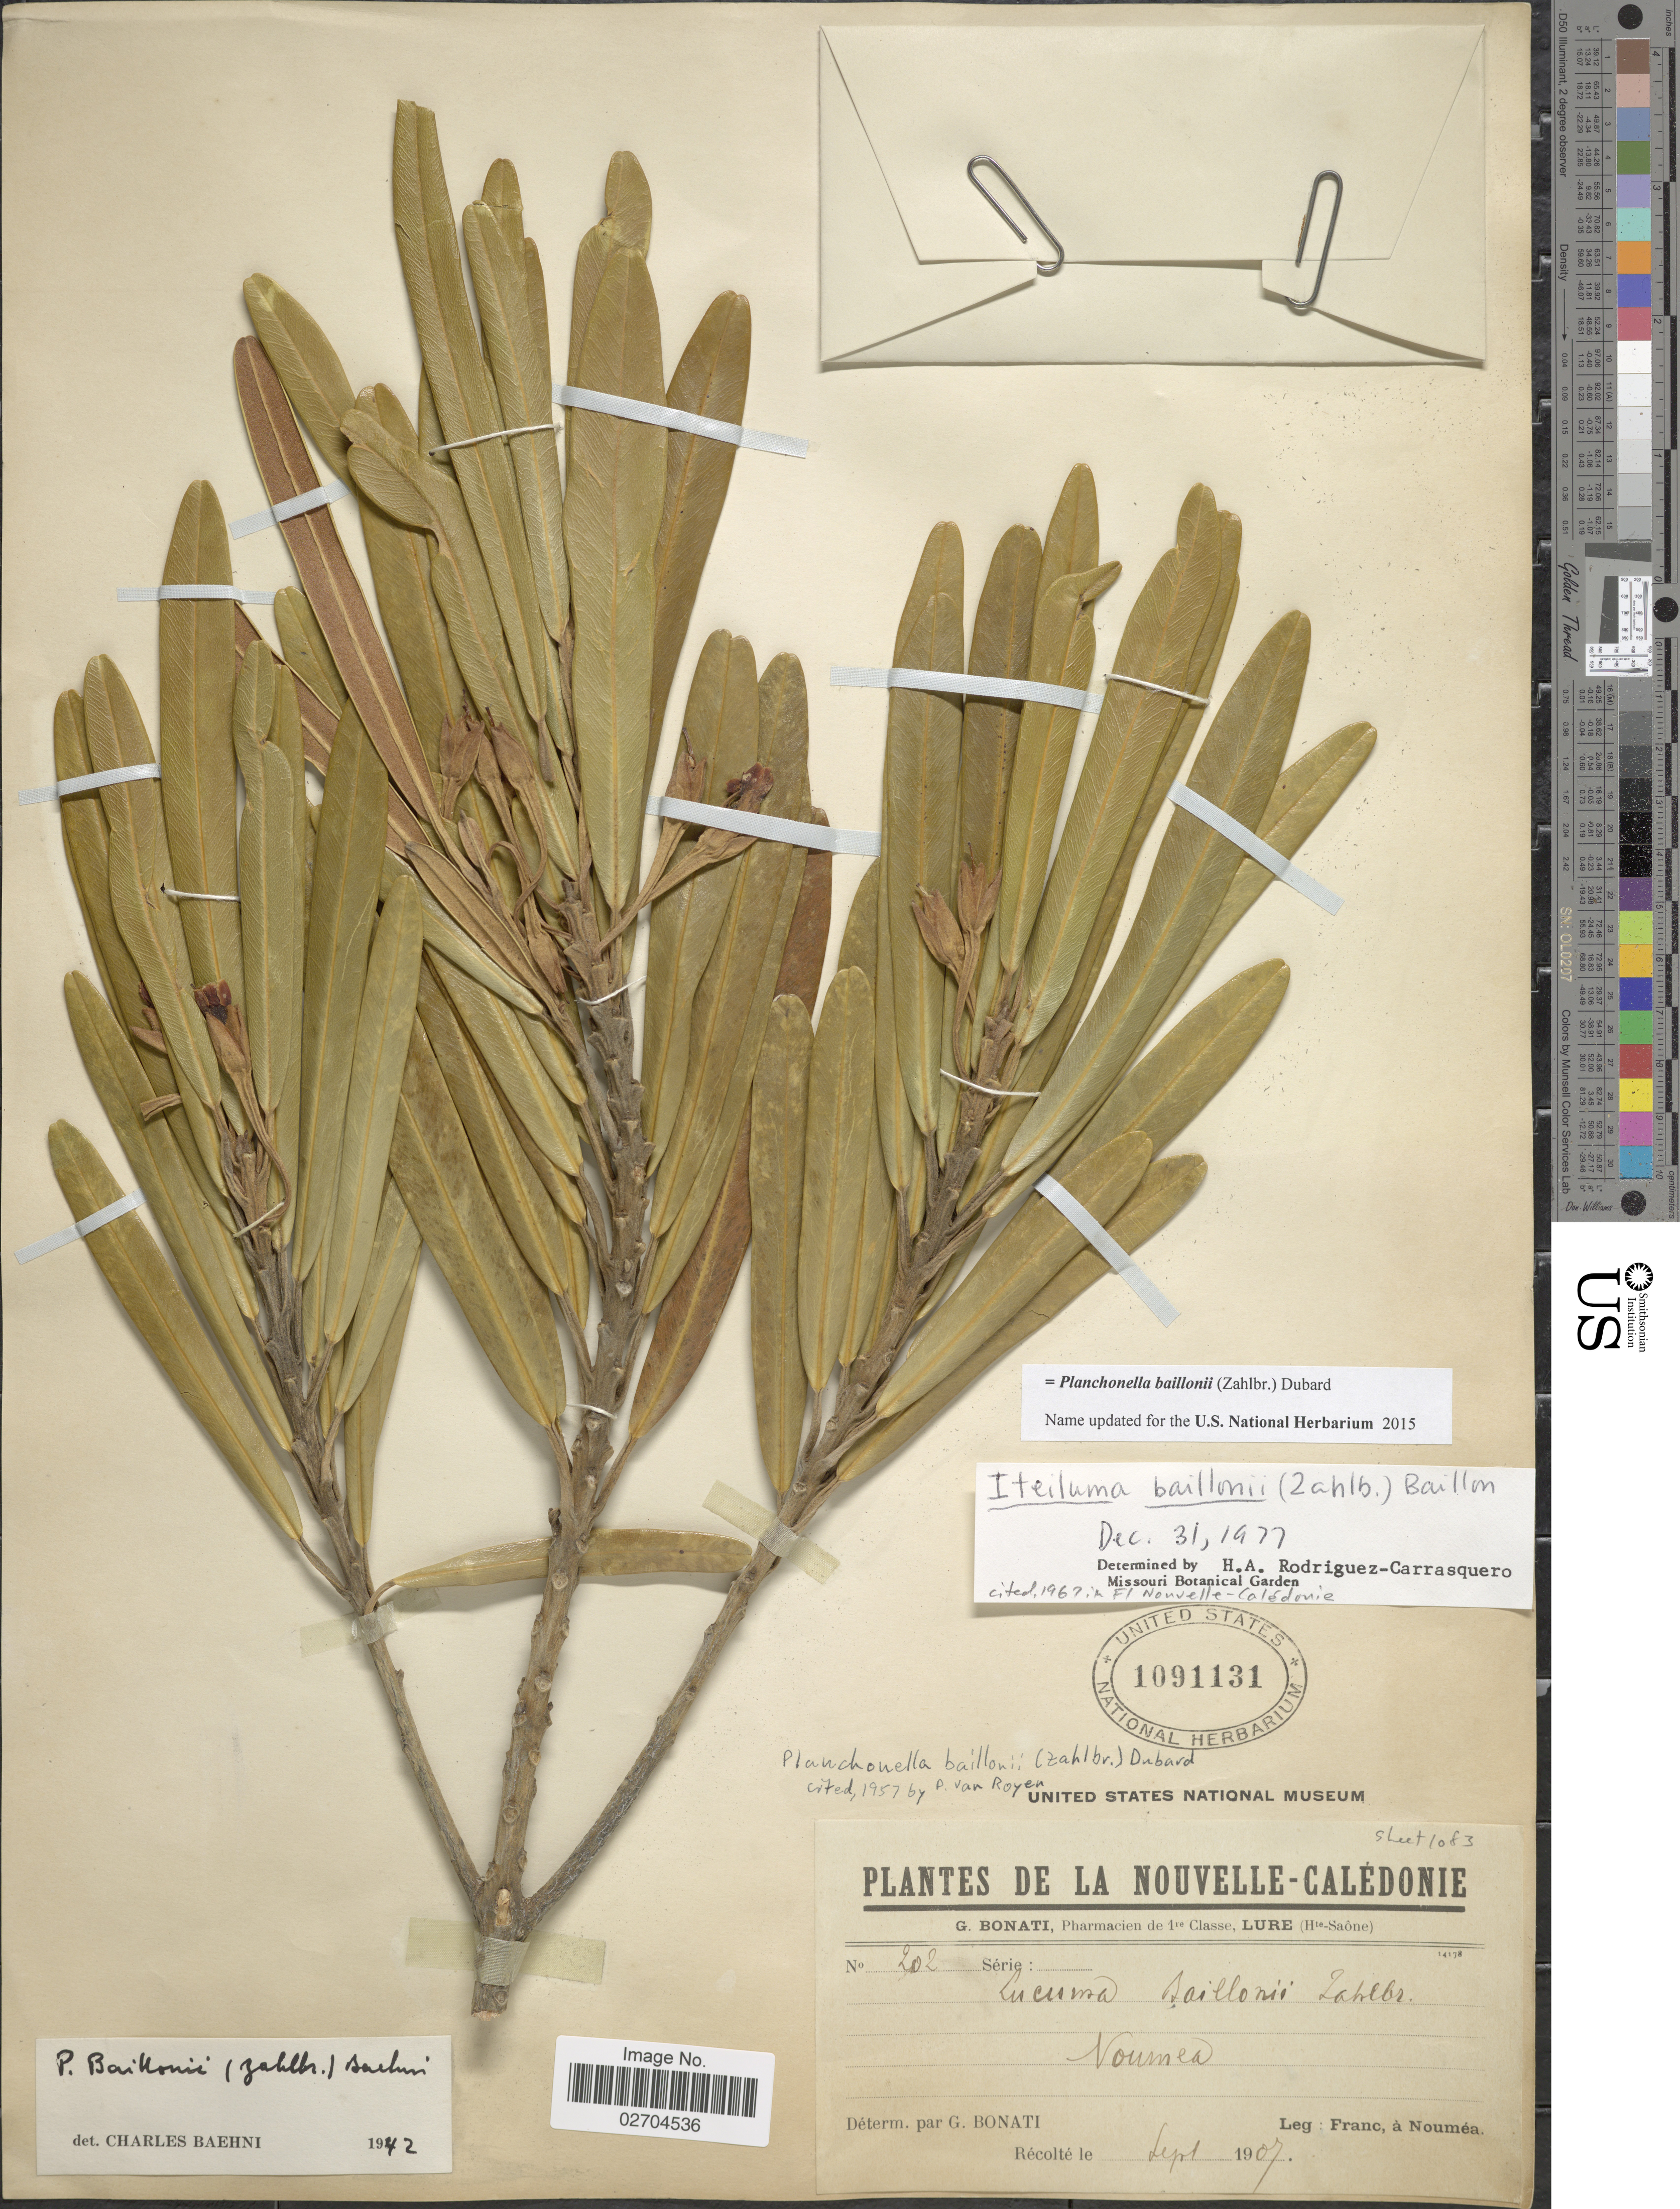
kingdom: Plantae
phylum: Tracheophyta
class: Magnoliopsida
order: Ericales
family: Sapotaceae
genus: Planchonella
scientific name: Planchonella baillonii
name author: (Zahlbr.) Dubard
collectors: Franc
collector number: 202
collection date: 1907-09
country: New Caledonia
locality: Noumea, Nouvell-Caledonie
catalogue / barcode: US 1091131